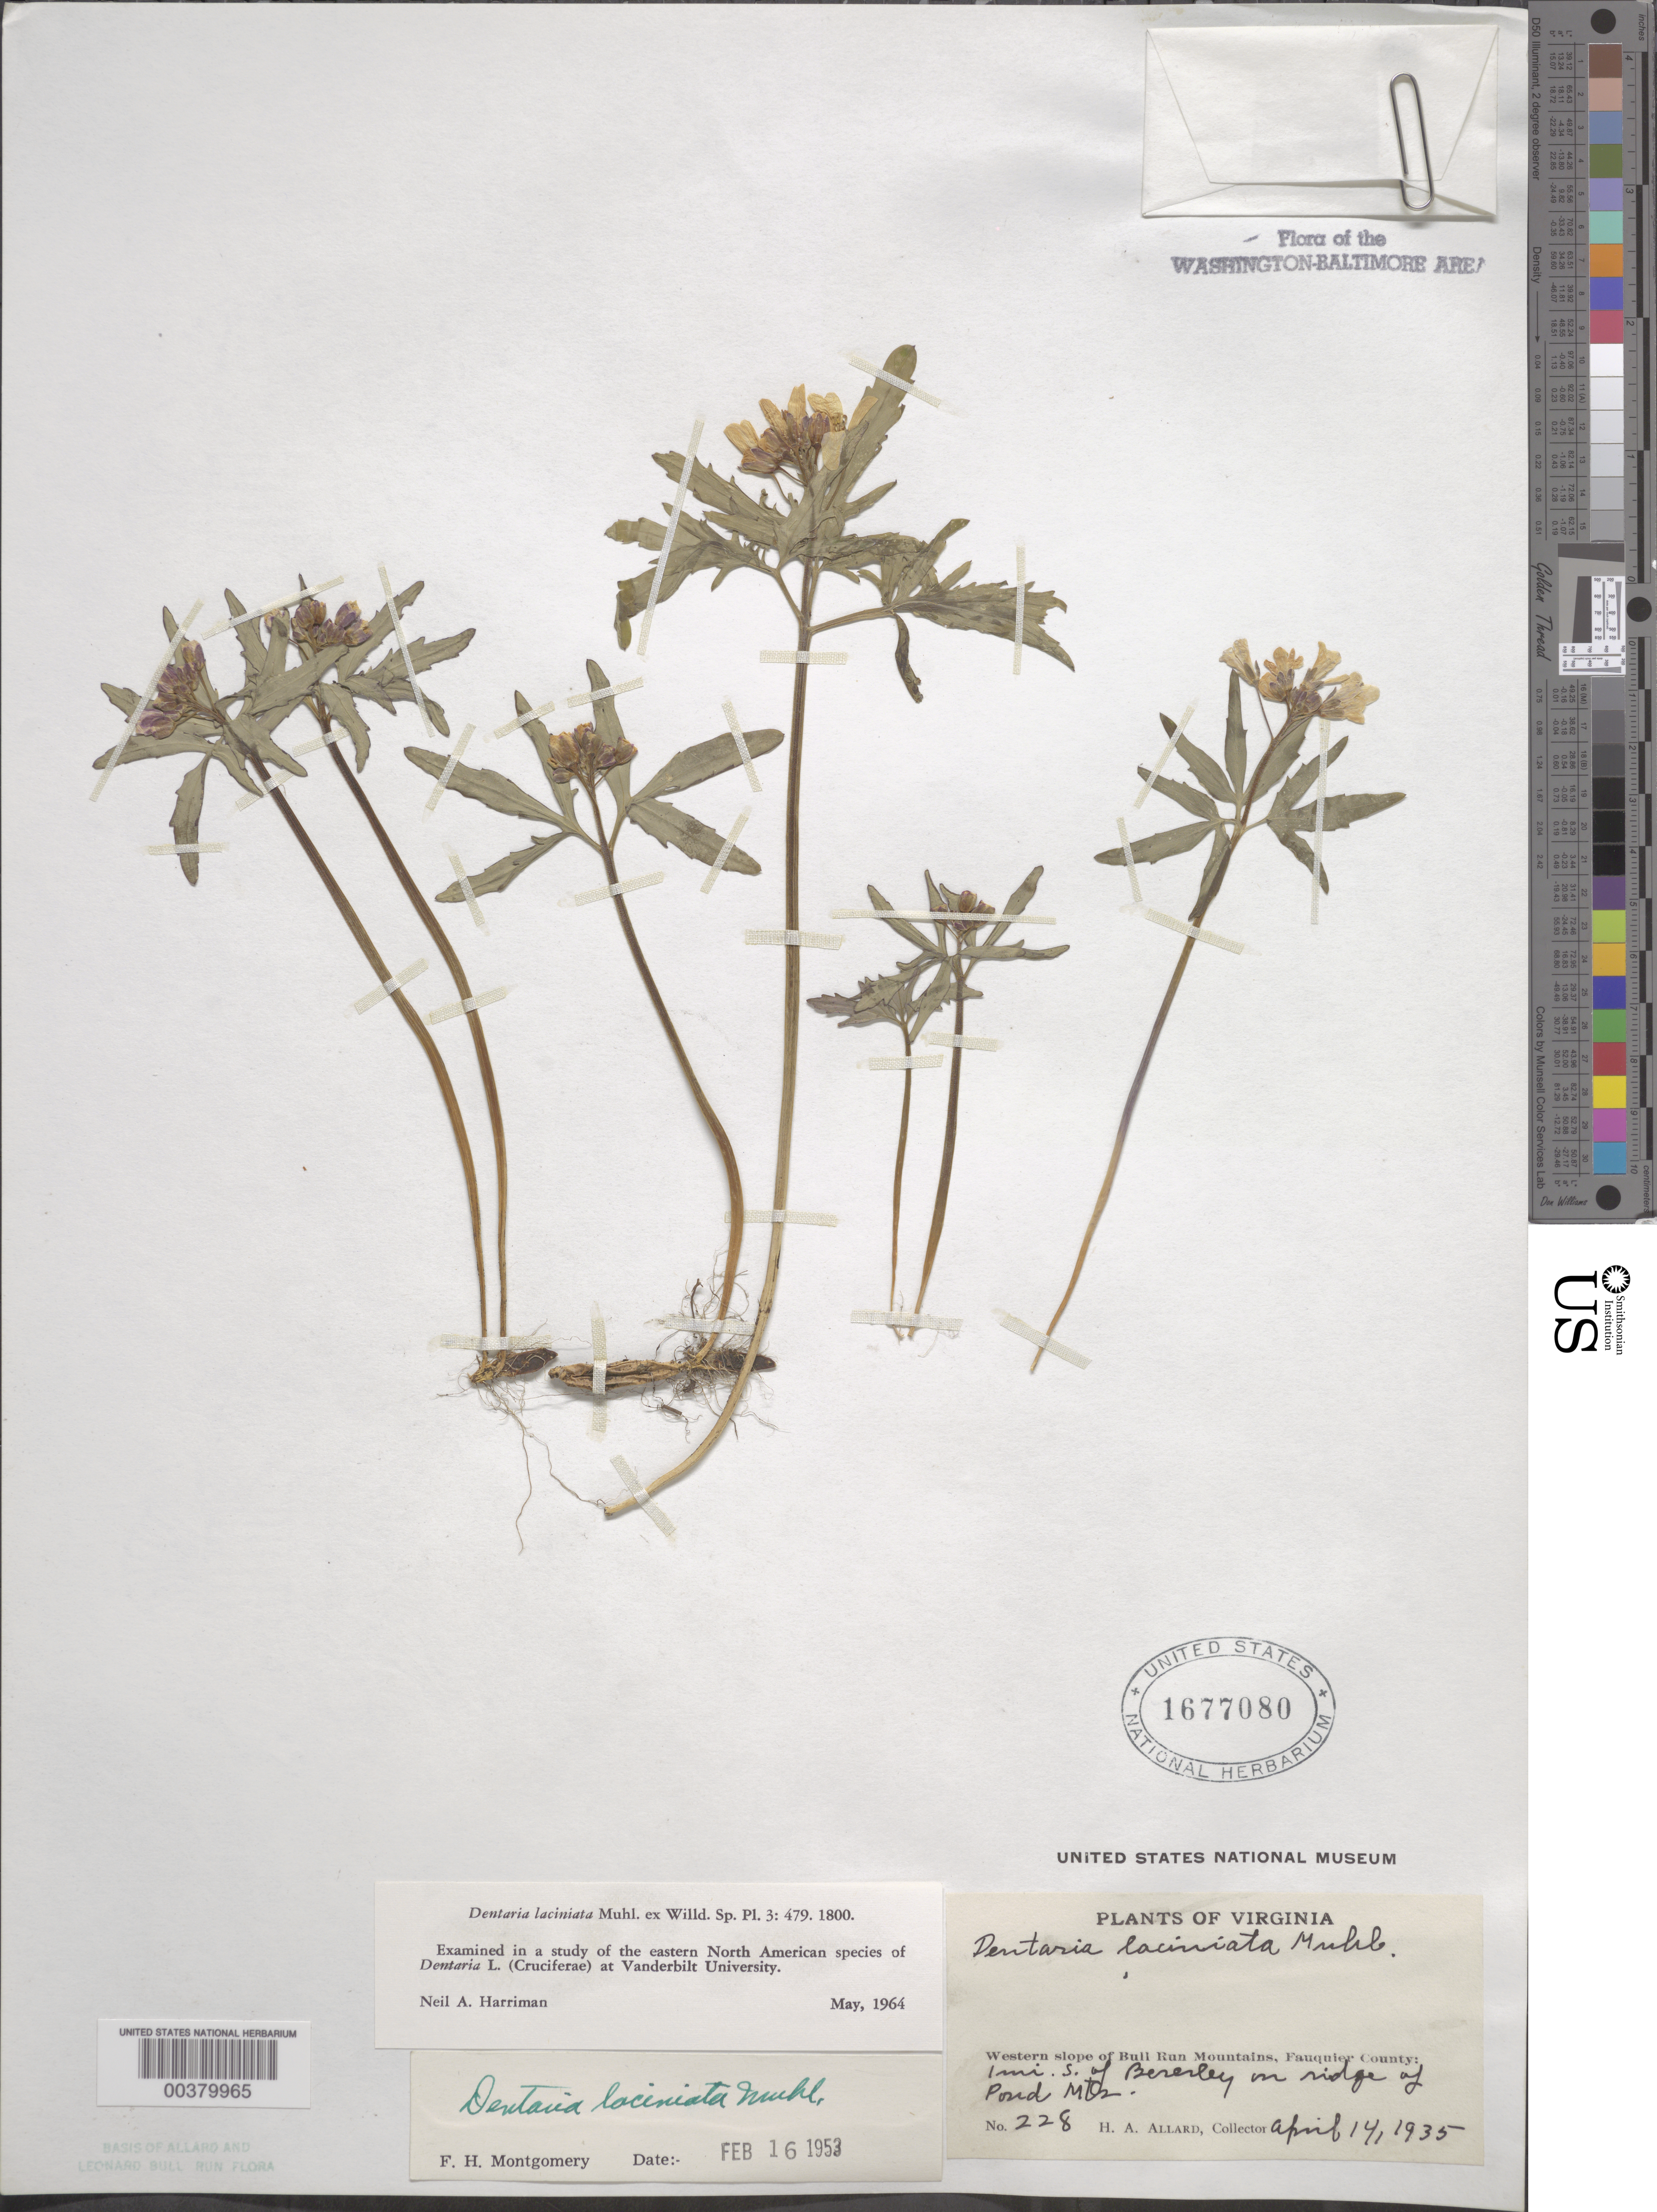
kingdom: Plantae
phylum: Tracheophyta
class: Magnoliopsida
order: Brassicales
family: Brassicaceae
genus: Cardamine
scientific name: Cardamine concatenata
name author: (Michx.) Sw.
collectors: H. A. Allard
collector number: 228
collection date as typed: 14 Apr 1935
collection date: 1935-04-14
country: United States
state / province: Virginia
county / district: Fauquier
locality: South of Beverley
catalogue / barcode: US 1677080